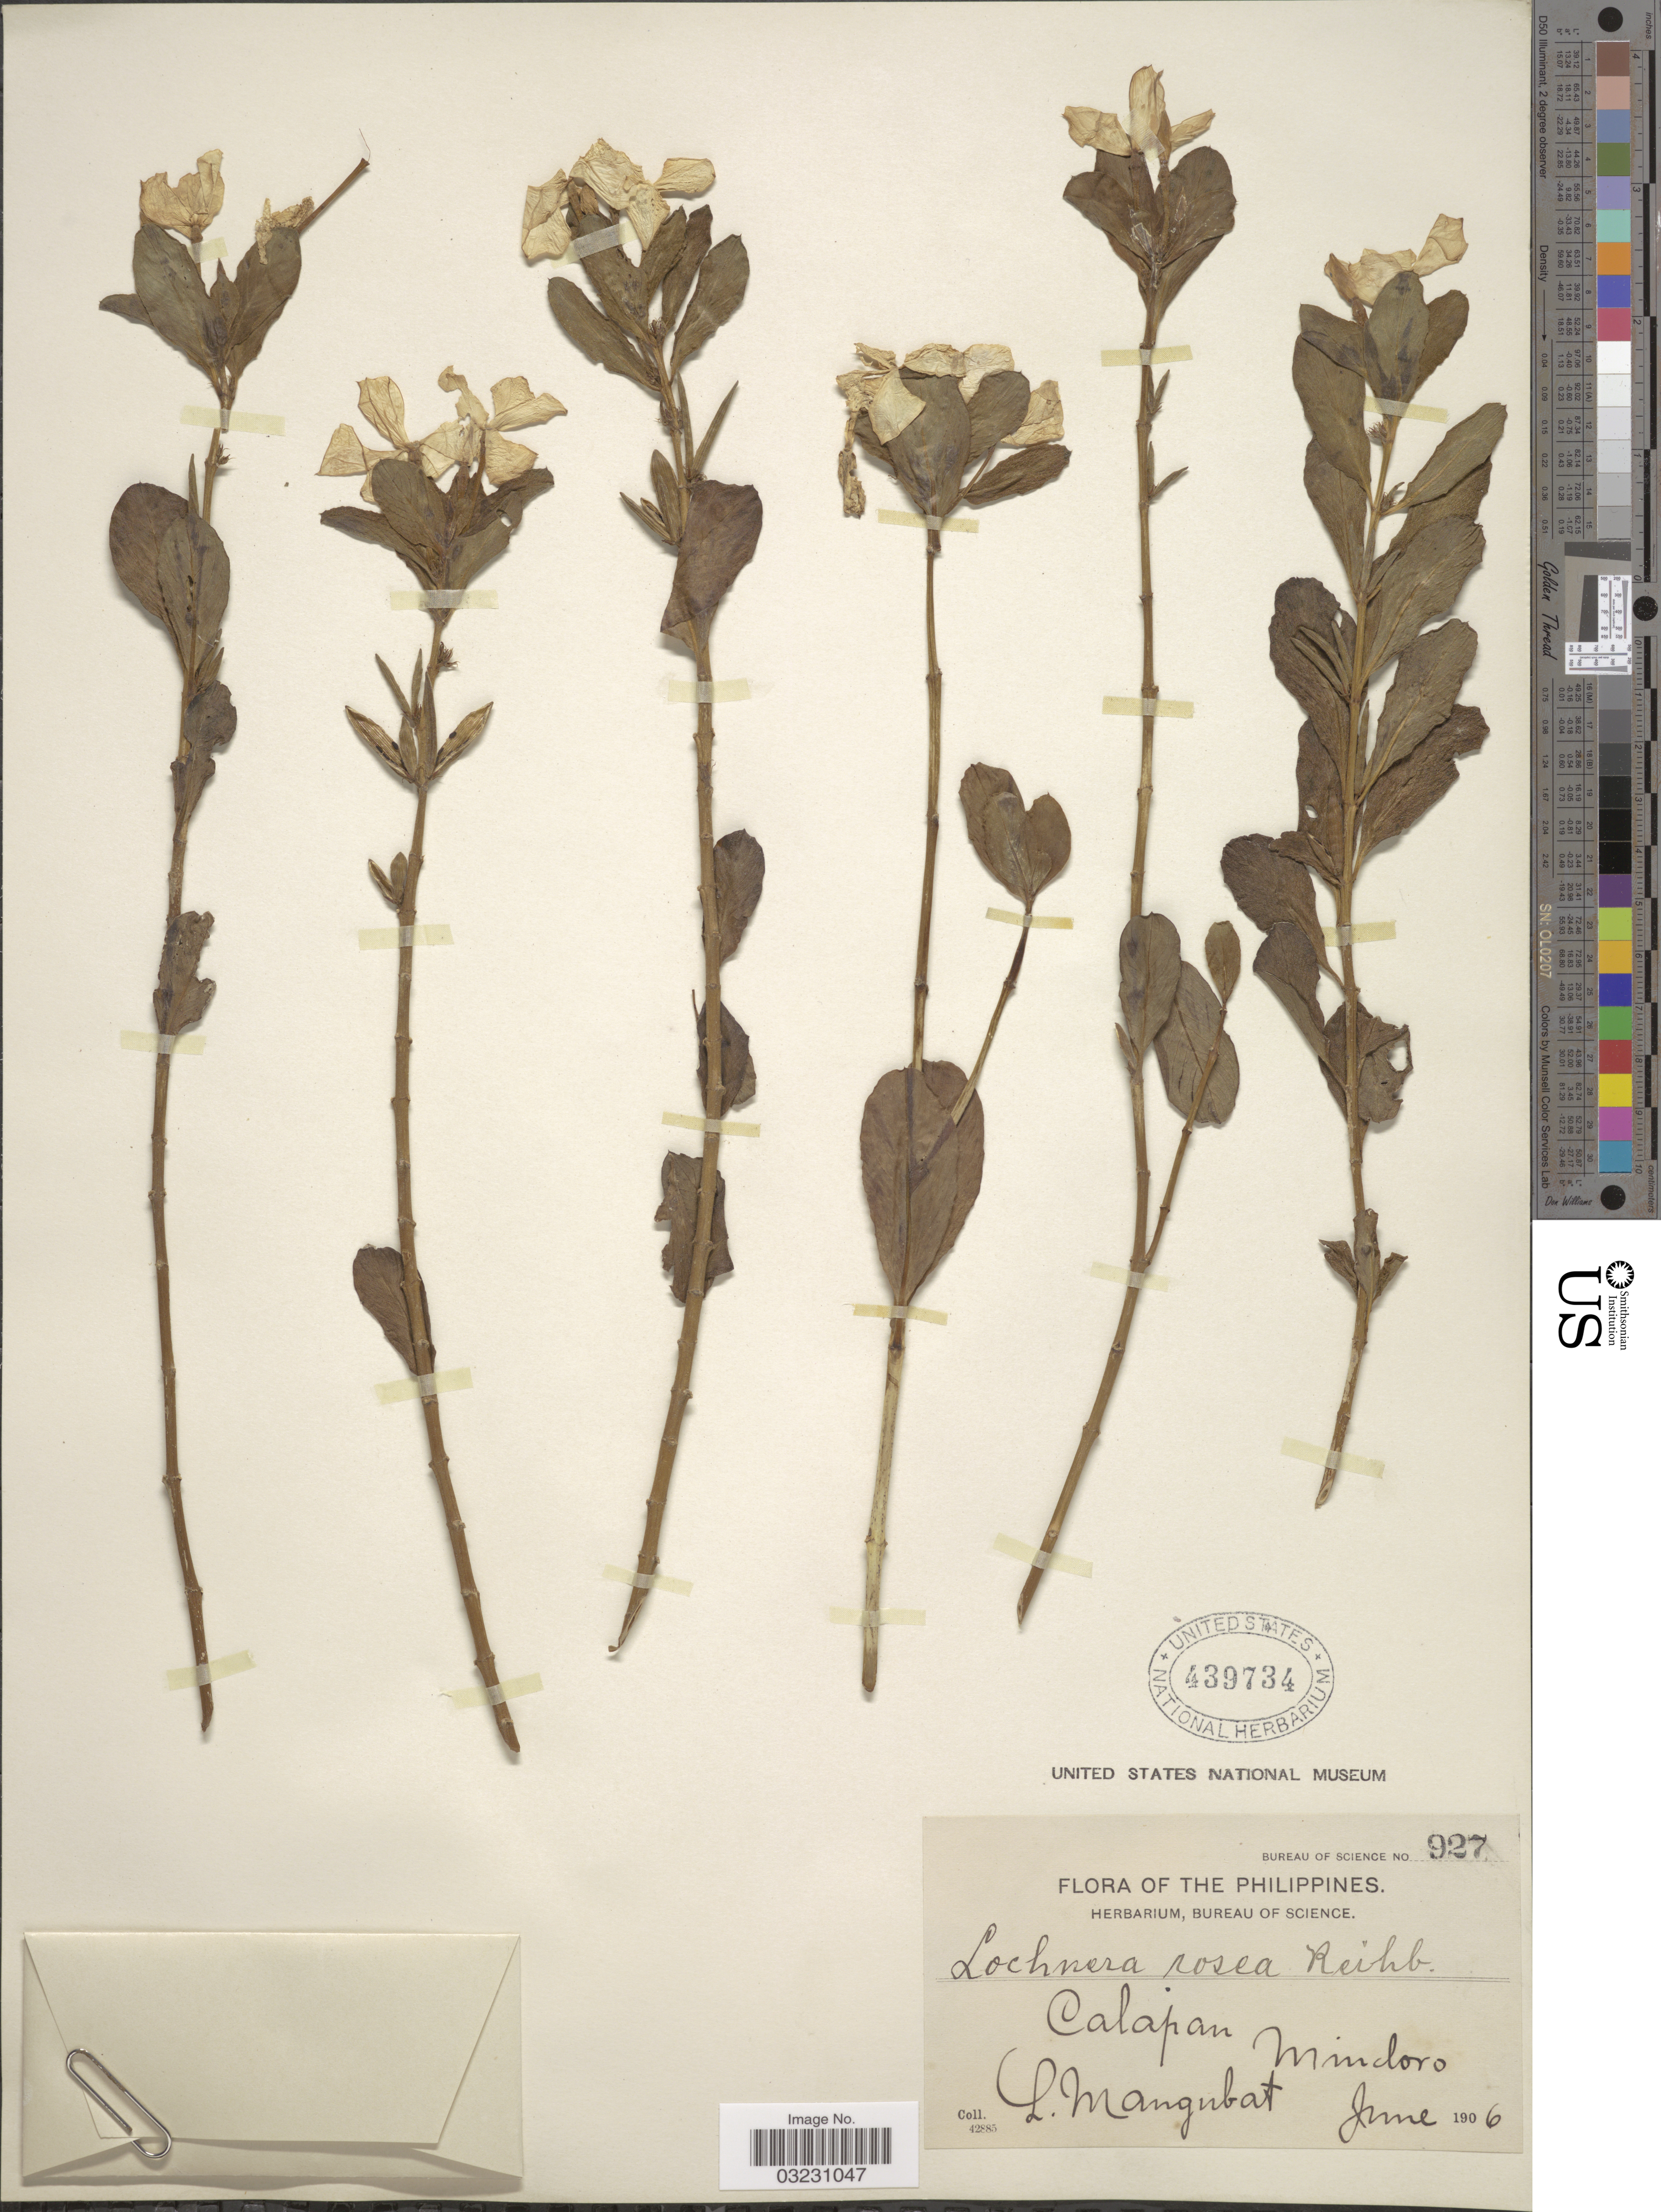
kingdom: Plantae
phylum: Tracheophyta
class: Magnoliopsida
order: Gentianales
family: Apocynaceae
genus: Catharanthus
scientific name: Catharanthus roseus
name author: (L.) G. Don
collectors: L. Mangubat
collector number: Bureau of Science 927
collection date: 1906-06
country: Philippines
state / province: Mimaropa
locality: Calapan.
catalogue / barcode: US 439734